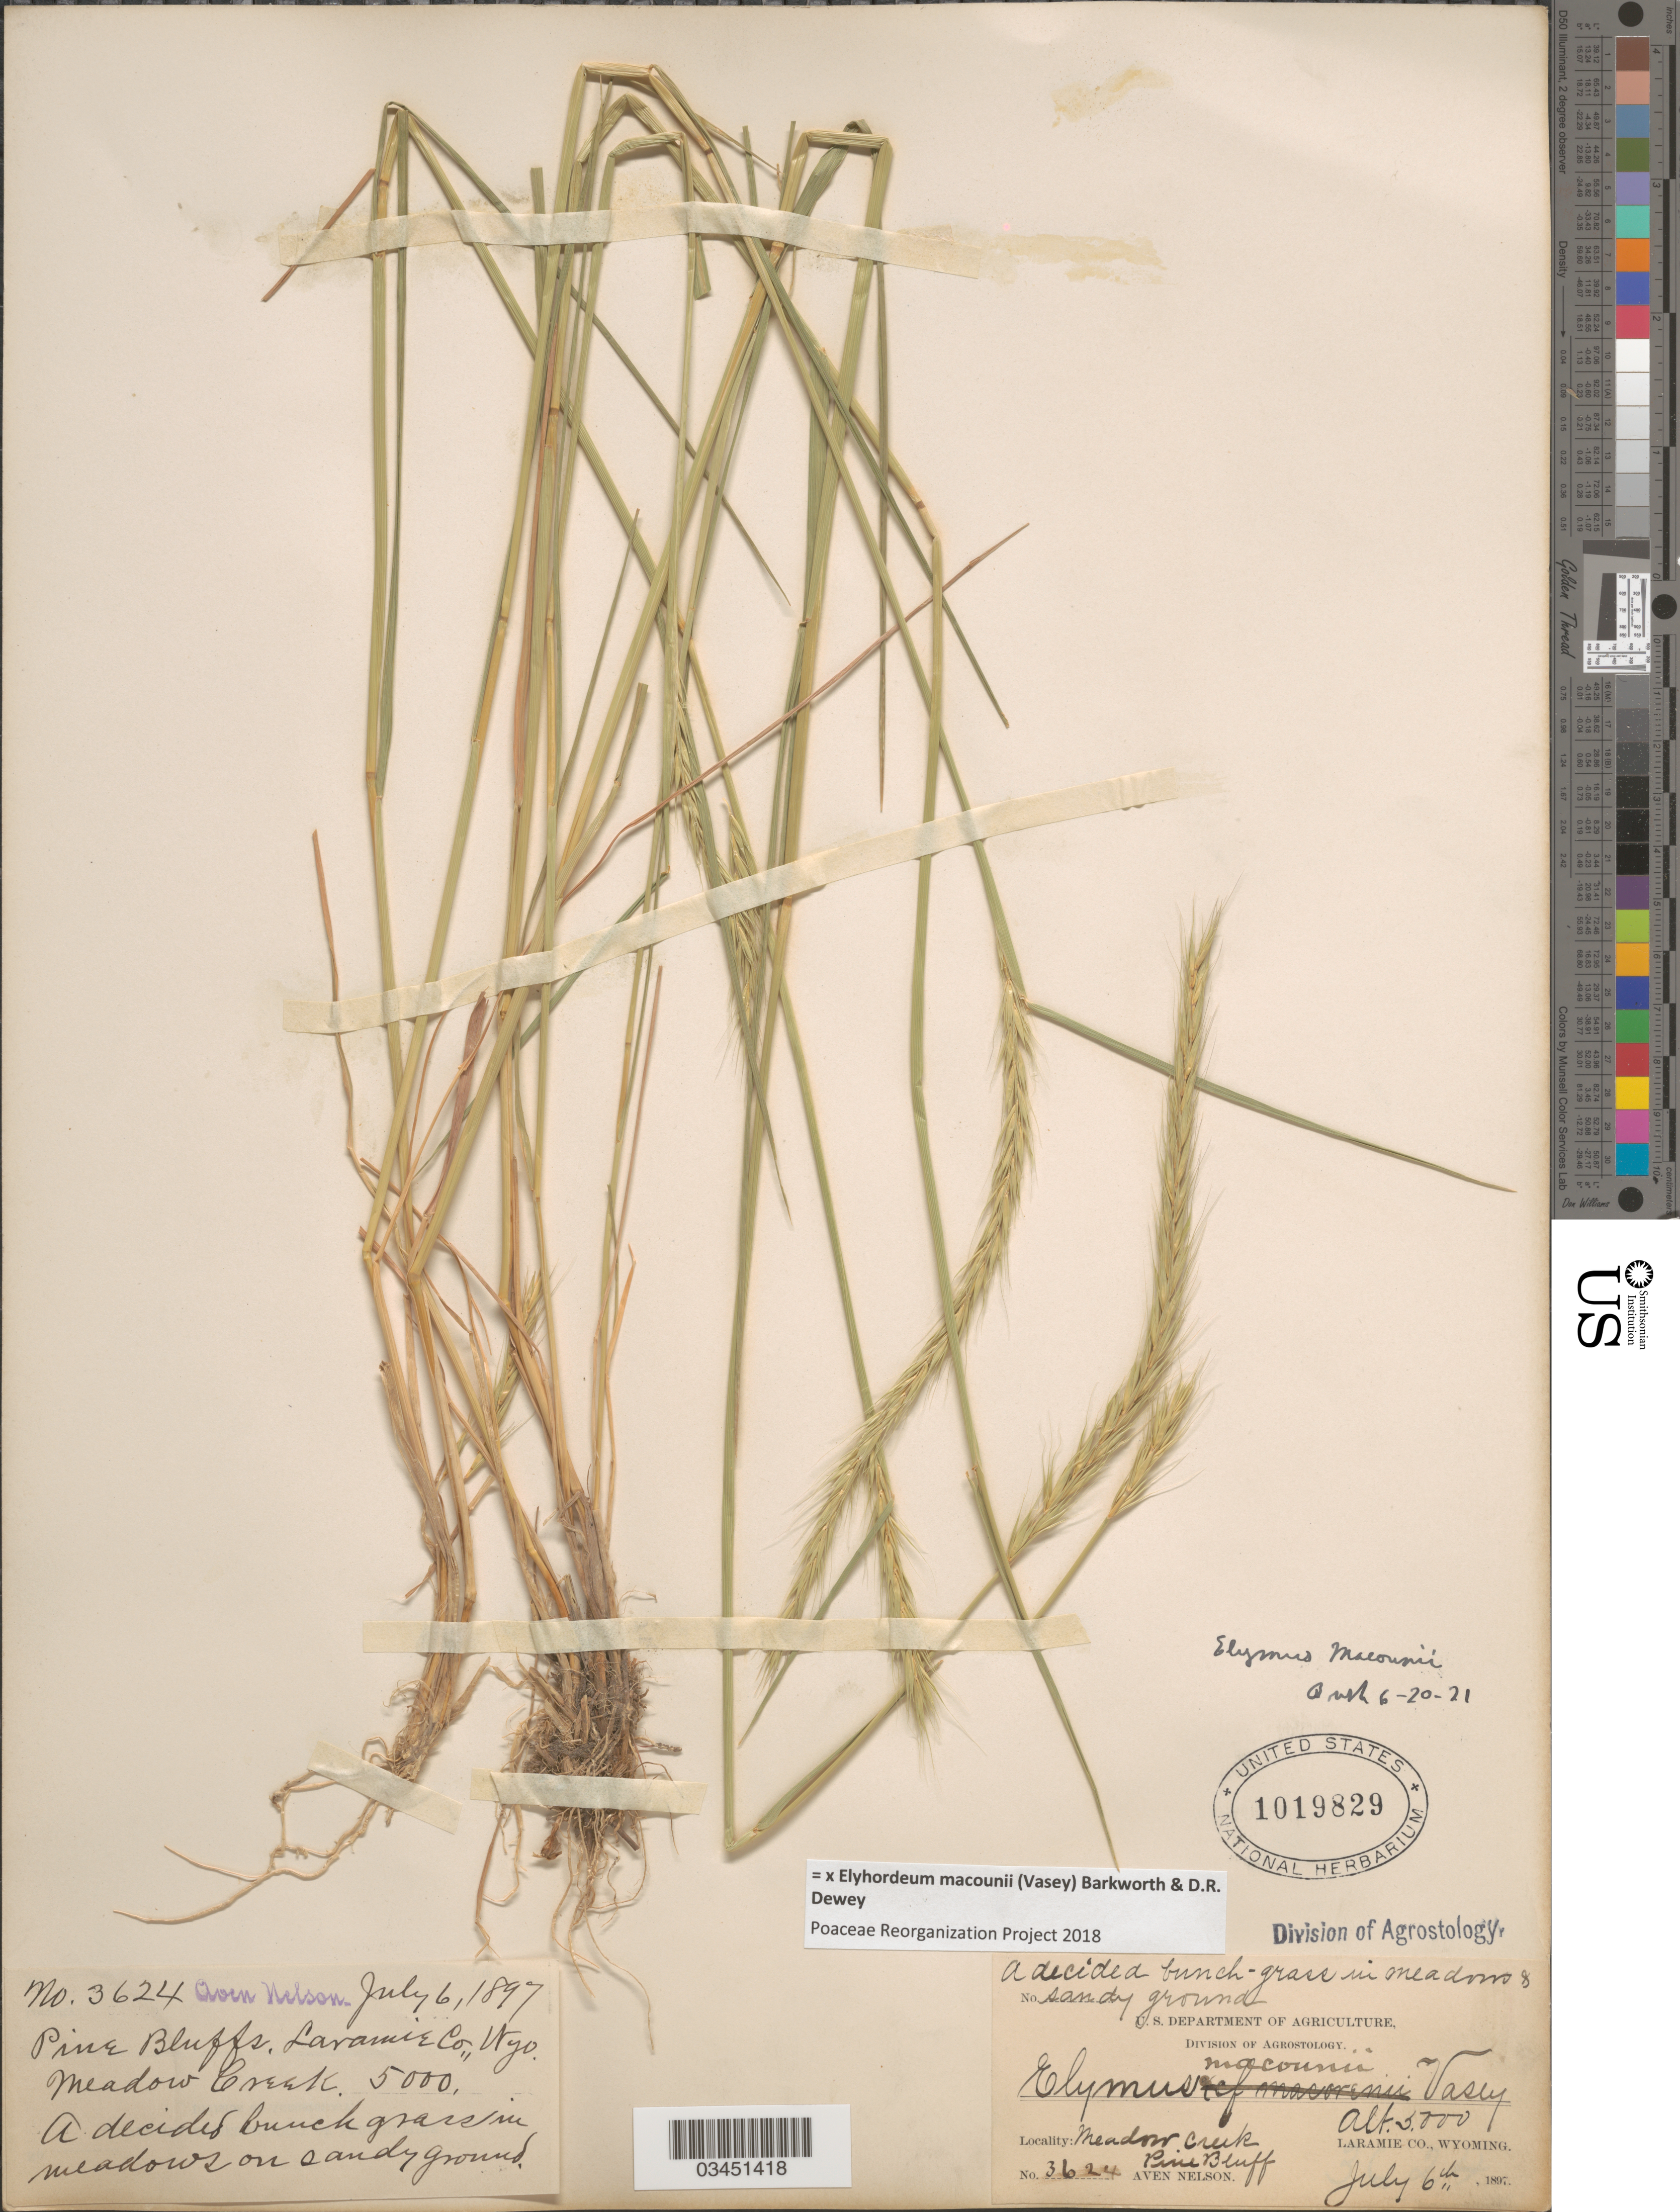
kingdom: Plantae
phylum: Tracheophyta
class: Liliopsida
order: Poales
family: Poaceae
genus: Elyhordeum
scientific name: x Elyhordeum macounii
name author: (Vasey) Barkworth & Dewey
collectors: A. Nelson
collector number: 3624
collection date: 1897-07-06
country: United States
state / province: Wyoming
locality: Meadow Creek. Laramie Co. Pine Bluffs.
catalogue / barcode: US 1019829